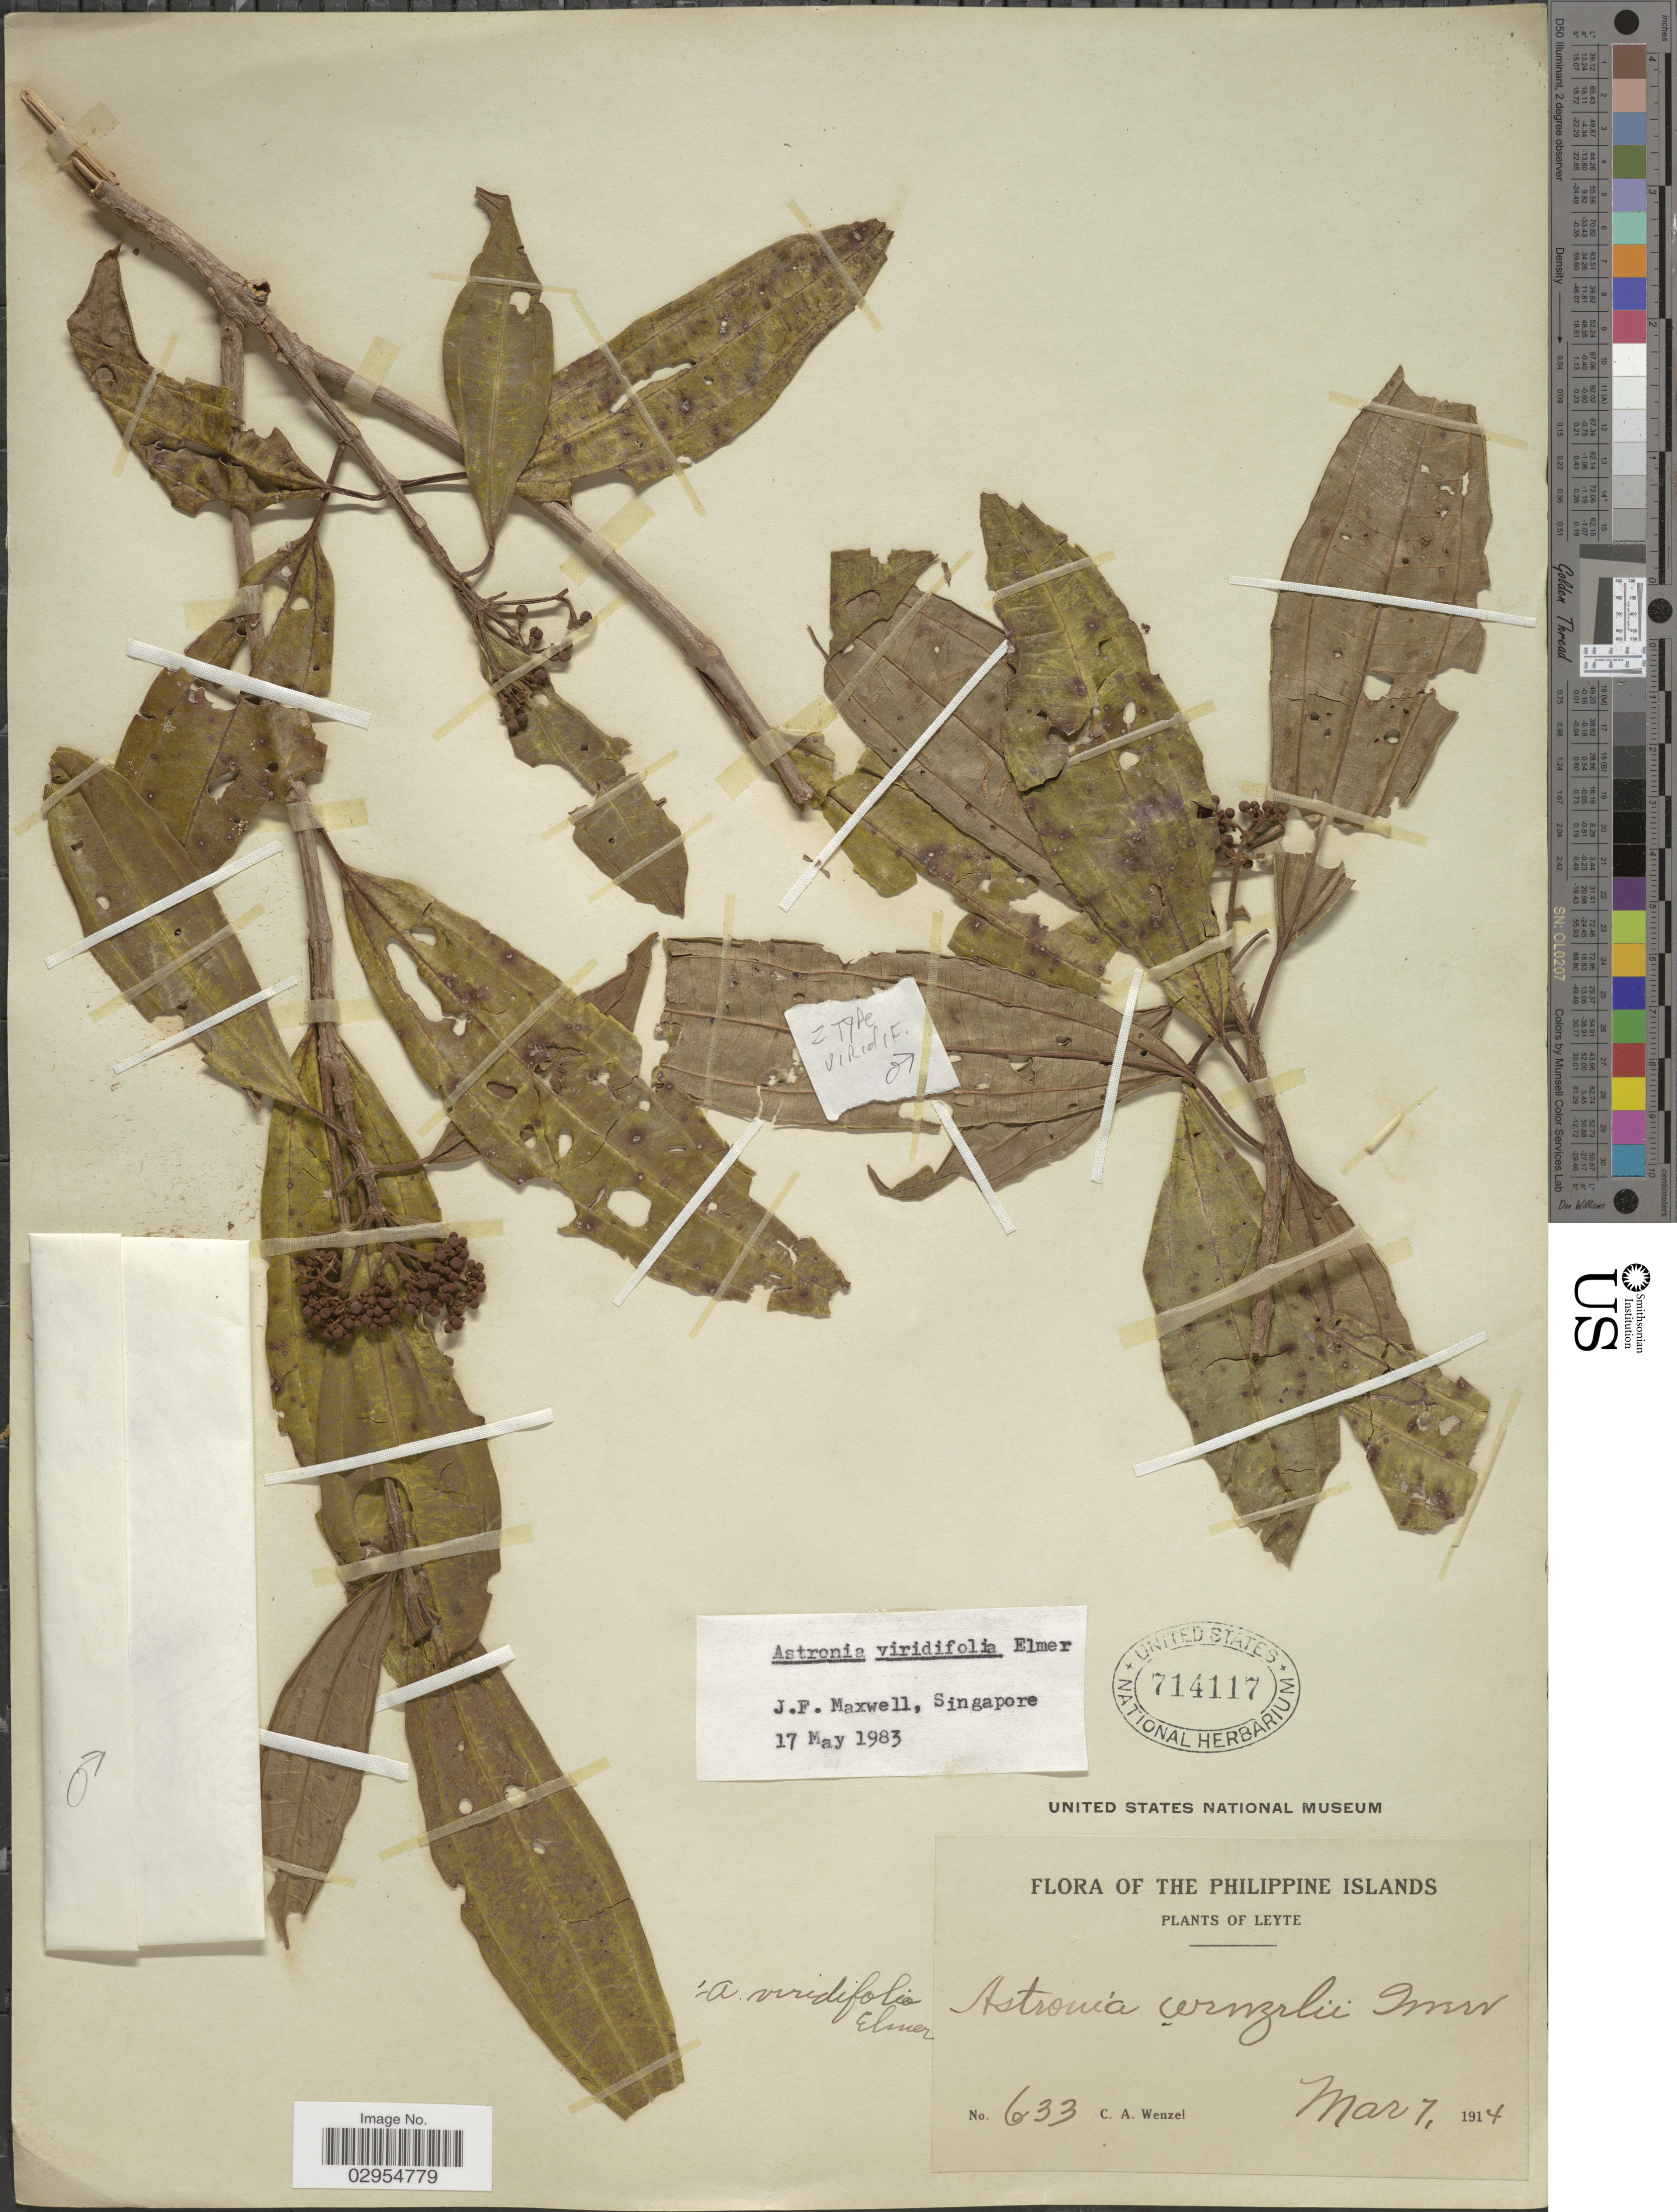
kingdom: Plantae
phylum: Tracheophyta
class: Magnoliopsida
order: Myrtales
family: Melastomataceae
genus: Astronia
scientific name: Astronia viridifolia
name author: Elmer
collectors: C. Wenzel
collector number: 633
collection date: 1914-03-07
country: Philippines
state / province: Eastern Visayas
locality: Leyte.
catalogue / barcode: US 714117